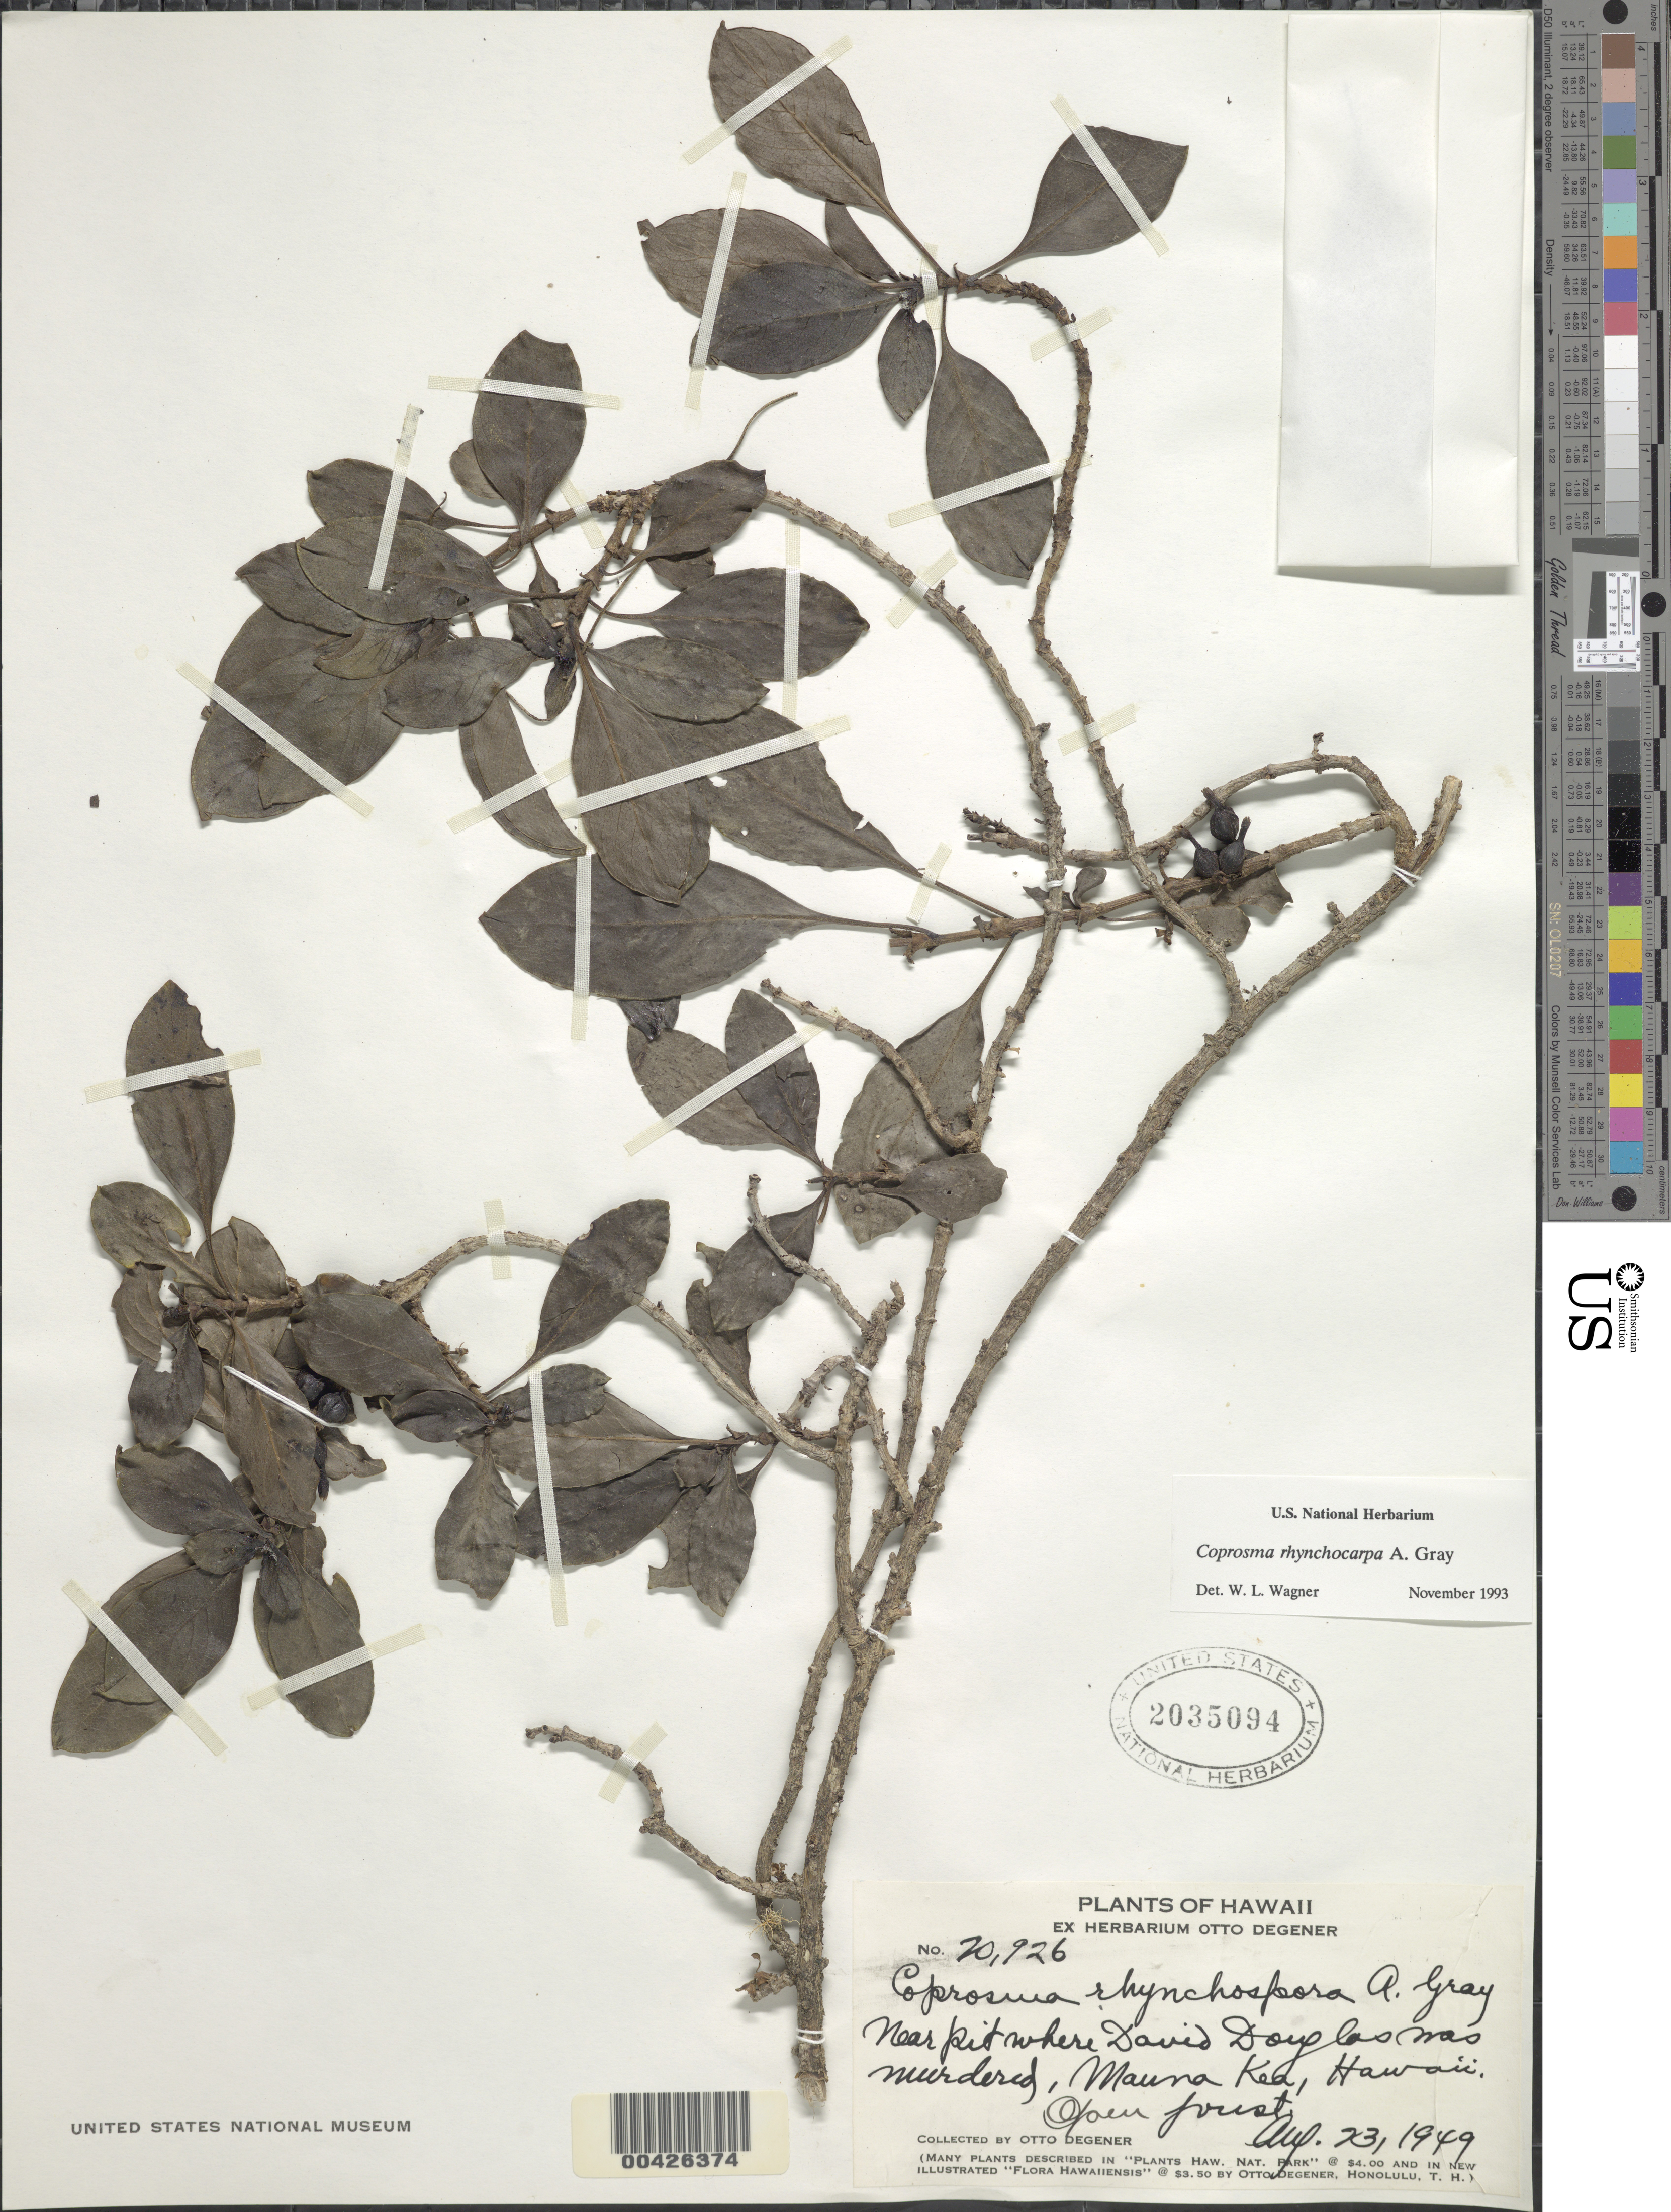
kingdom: Plantae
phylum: Tracheophyta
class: Magnoliopsida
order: Gentianales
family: Rubiaceae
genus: Coprosma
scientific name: Coprosma rhynchocarpa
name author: A. Gray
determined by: Wagner, W. L., (BOT), Smithsonian Institution - National Museum of Natural History (UNITED STATES)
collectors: O. Degener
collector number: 20926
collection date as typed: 23 Aug 1949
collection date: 1949-08-23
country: United States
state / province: Hawaii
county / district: Hawaii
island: Hawaii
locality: Near pit where David Douglas was murdered, Mauna Kea, Hawaii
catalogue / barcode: US 2035094